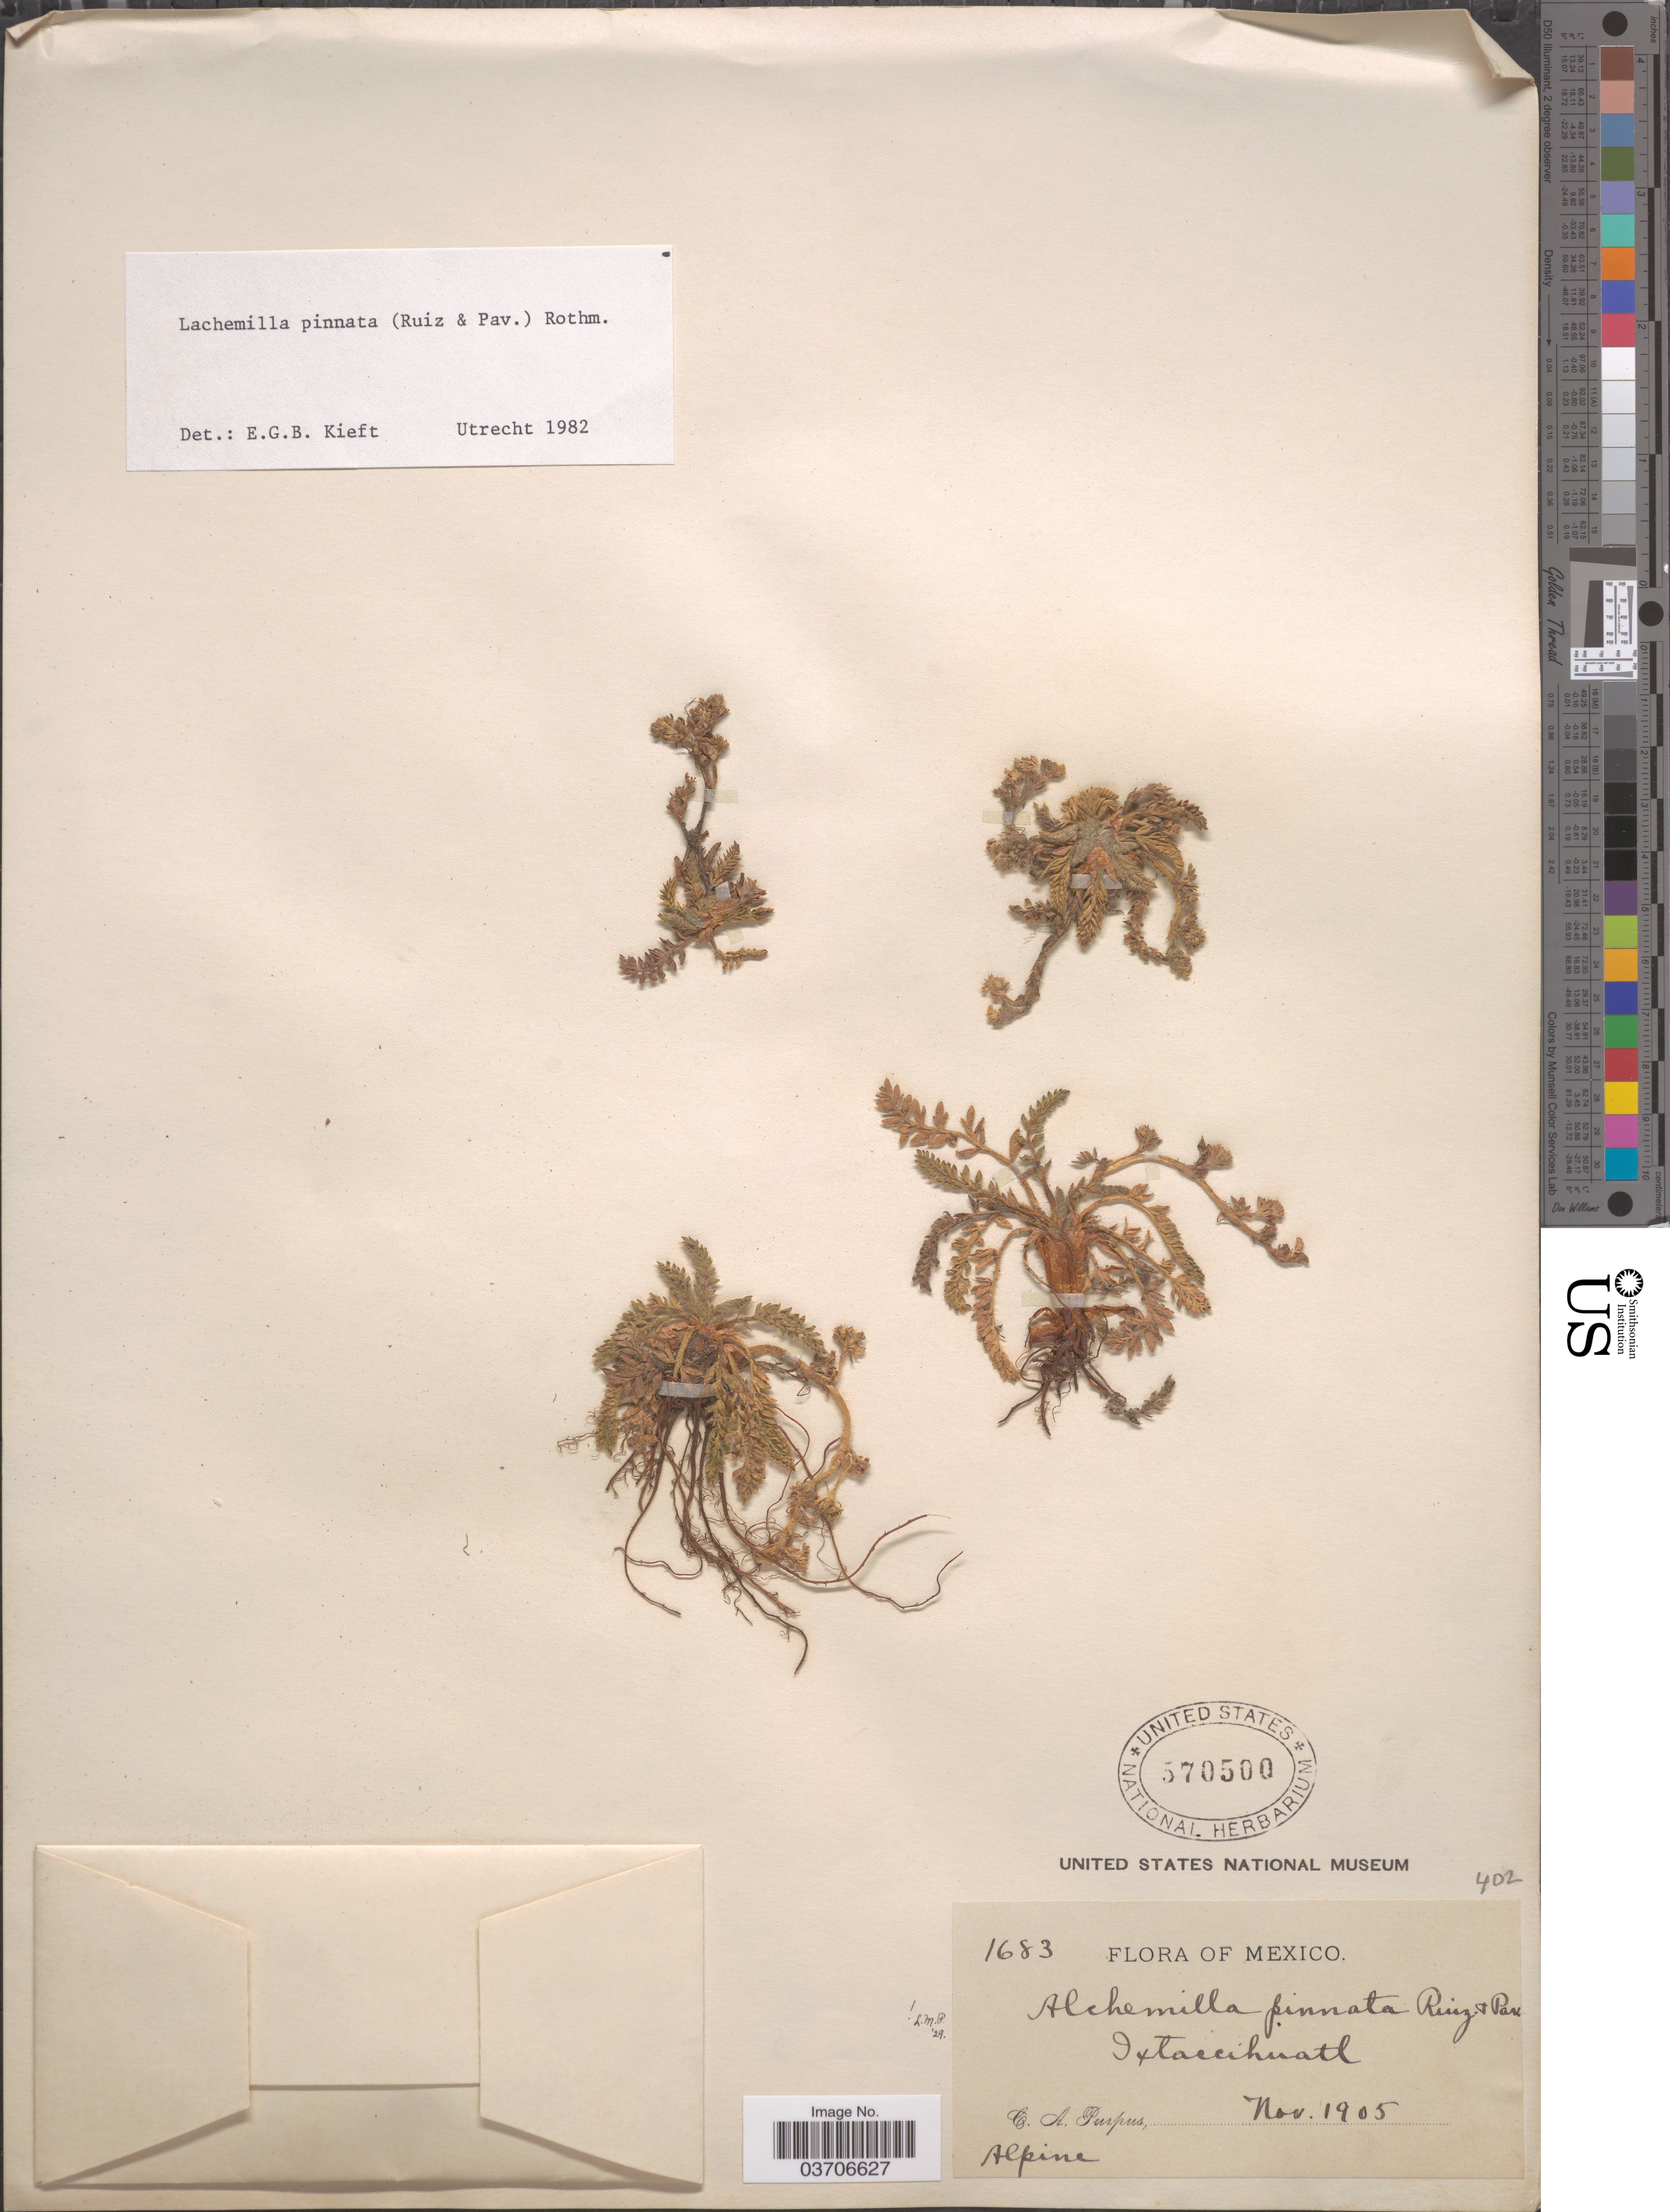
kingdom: Plantae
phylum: Tracheophyta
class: Magnoliopsida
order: Rosales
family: Rosaceae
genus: Lachemilla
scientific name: Lachemilla pinnata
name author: (Ruiz & Pav.) Rothm.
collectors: C. A. Purpus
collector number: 1683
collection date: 1905-11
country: Mexico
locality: Ixtaccihuatl.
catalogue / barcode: US 570500